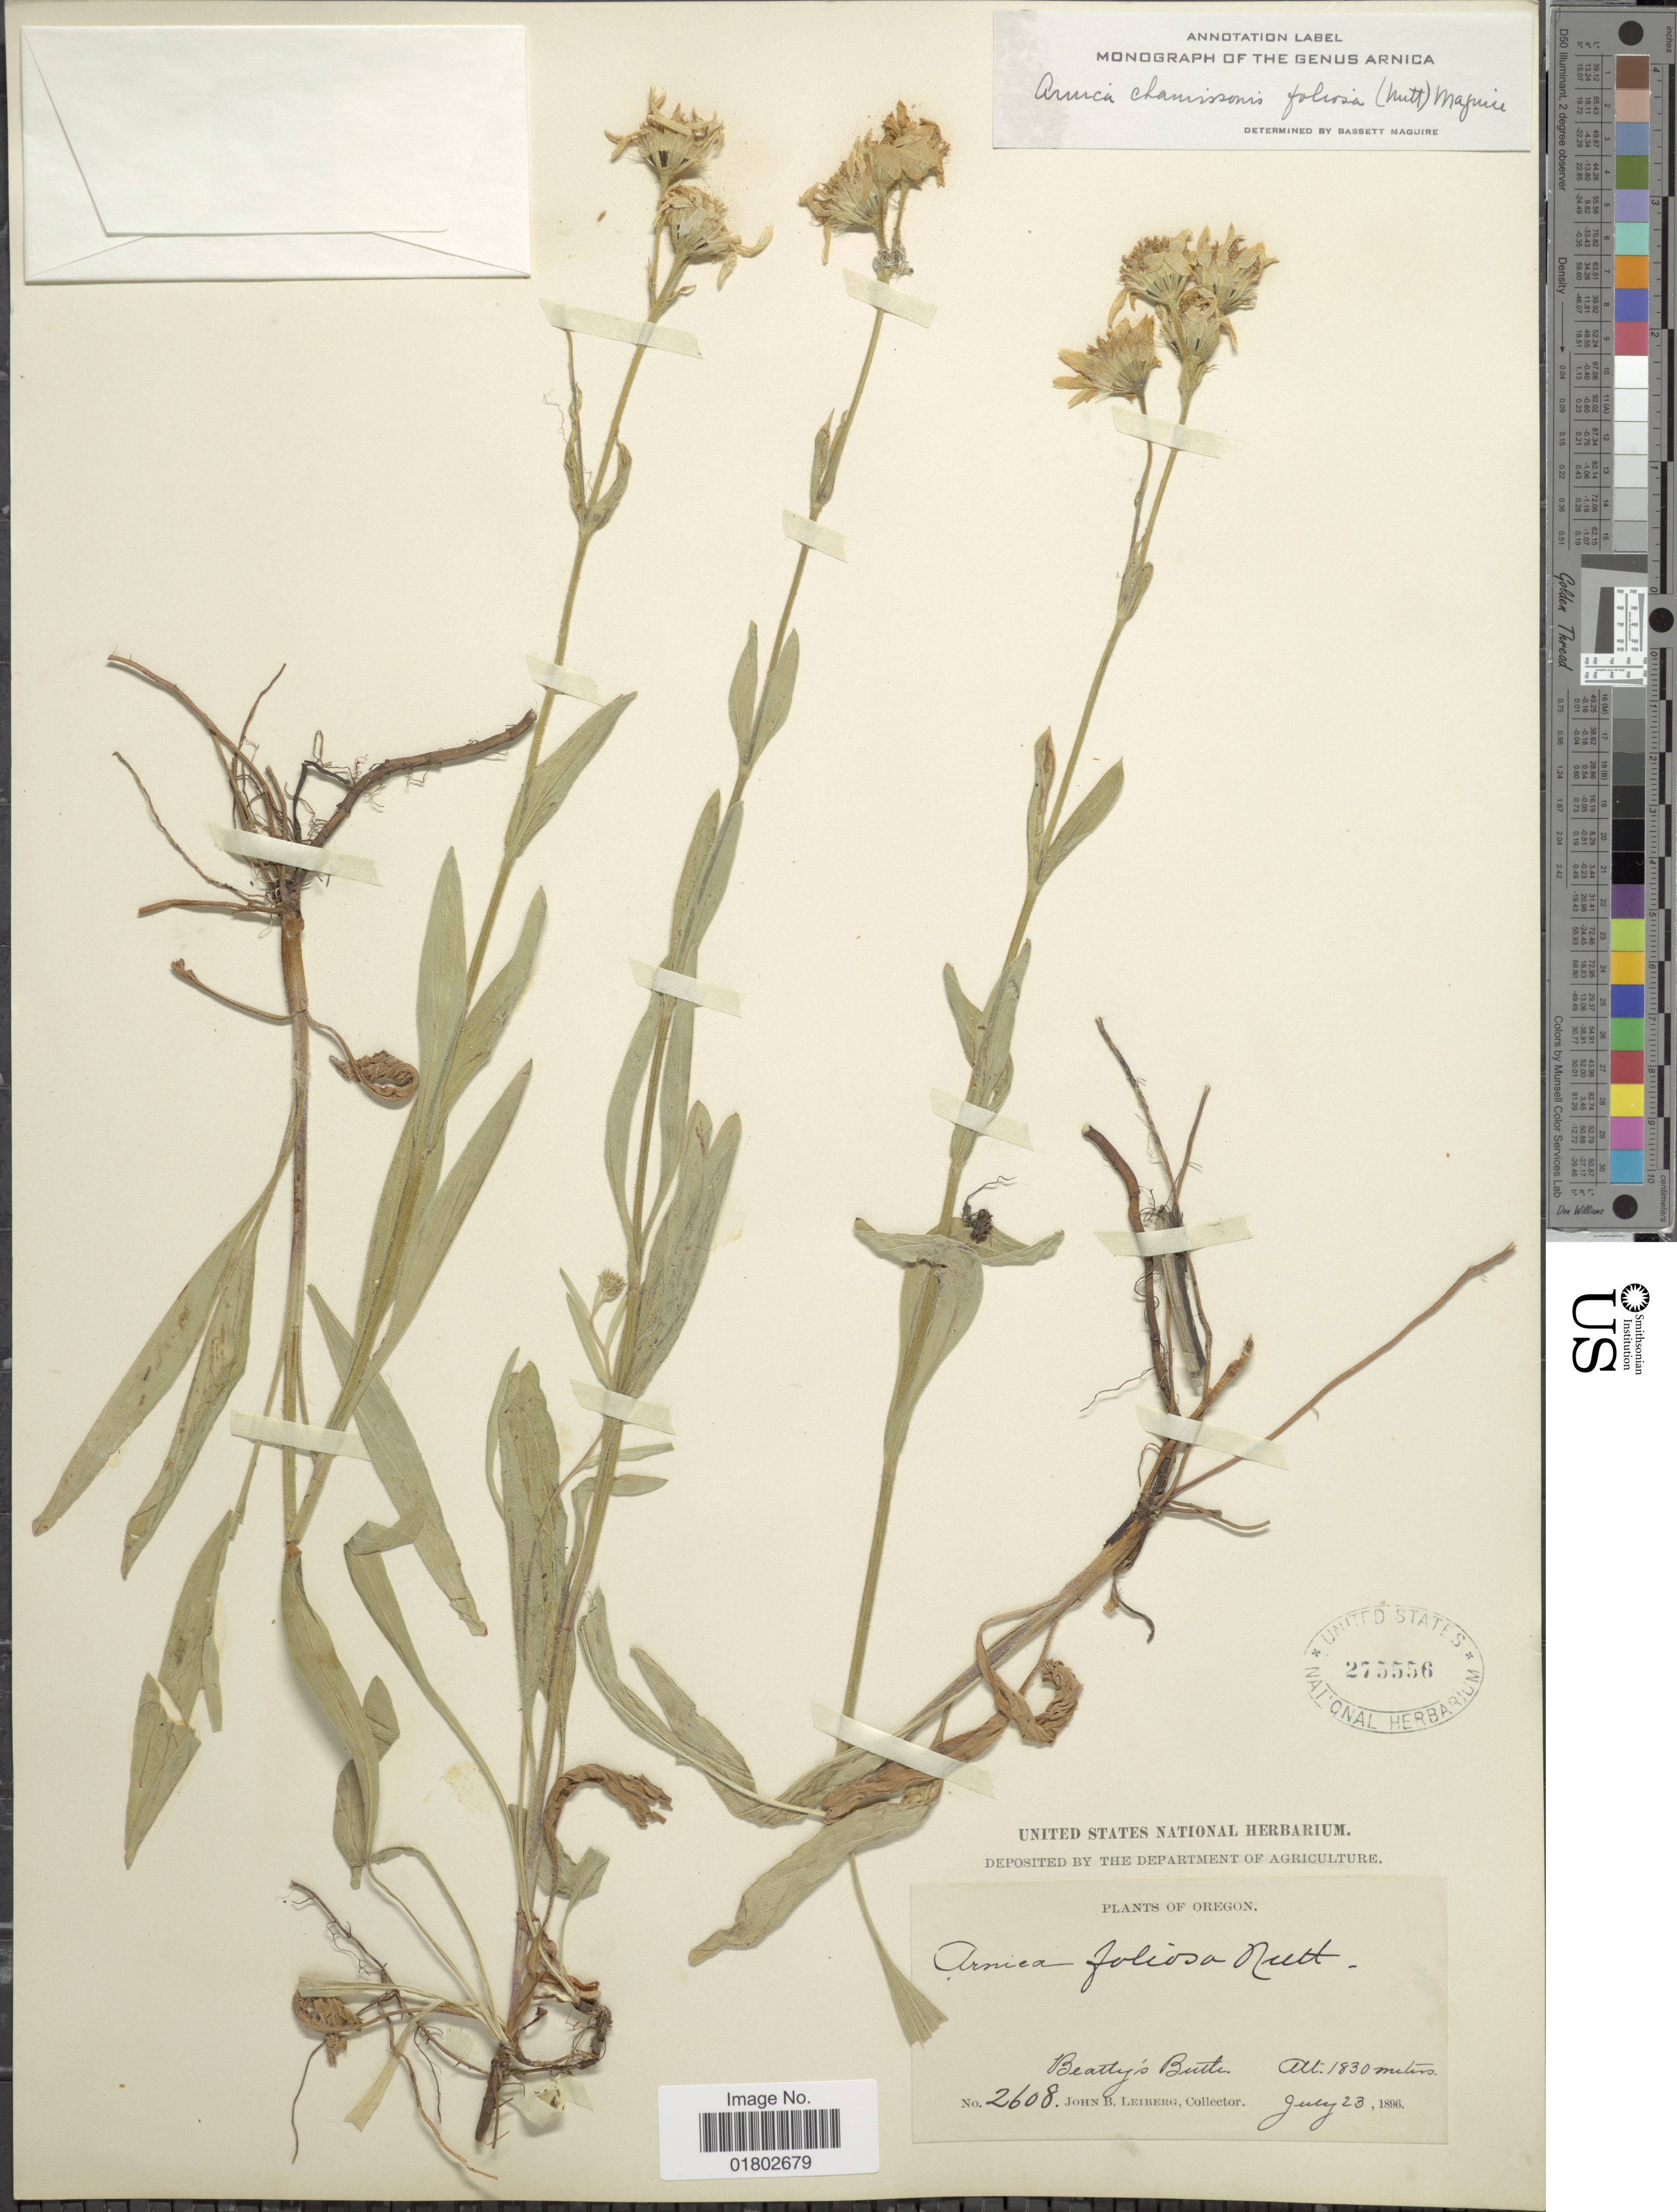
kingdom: Plantae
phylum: Tracheophyta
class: Magnoliopsida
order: Asterales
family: Asteraceae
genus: Arnica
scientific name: Arnica chamissonis subsp. foliosa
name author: (Nutt.) Maguire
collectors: J. B. Leiberg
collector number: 2608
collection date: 1896-07-23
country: United States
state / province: Oregon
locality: Beathy's Butler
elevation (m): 1830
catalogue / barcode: US 275556